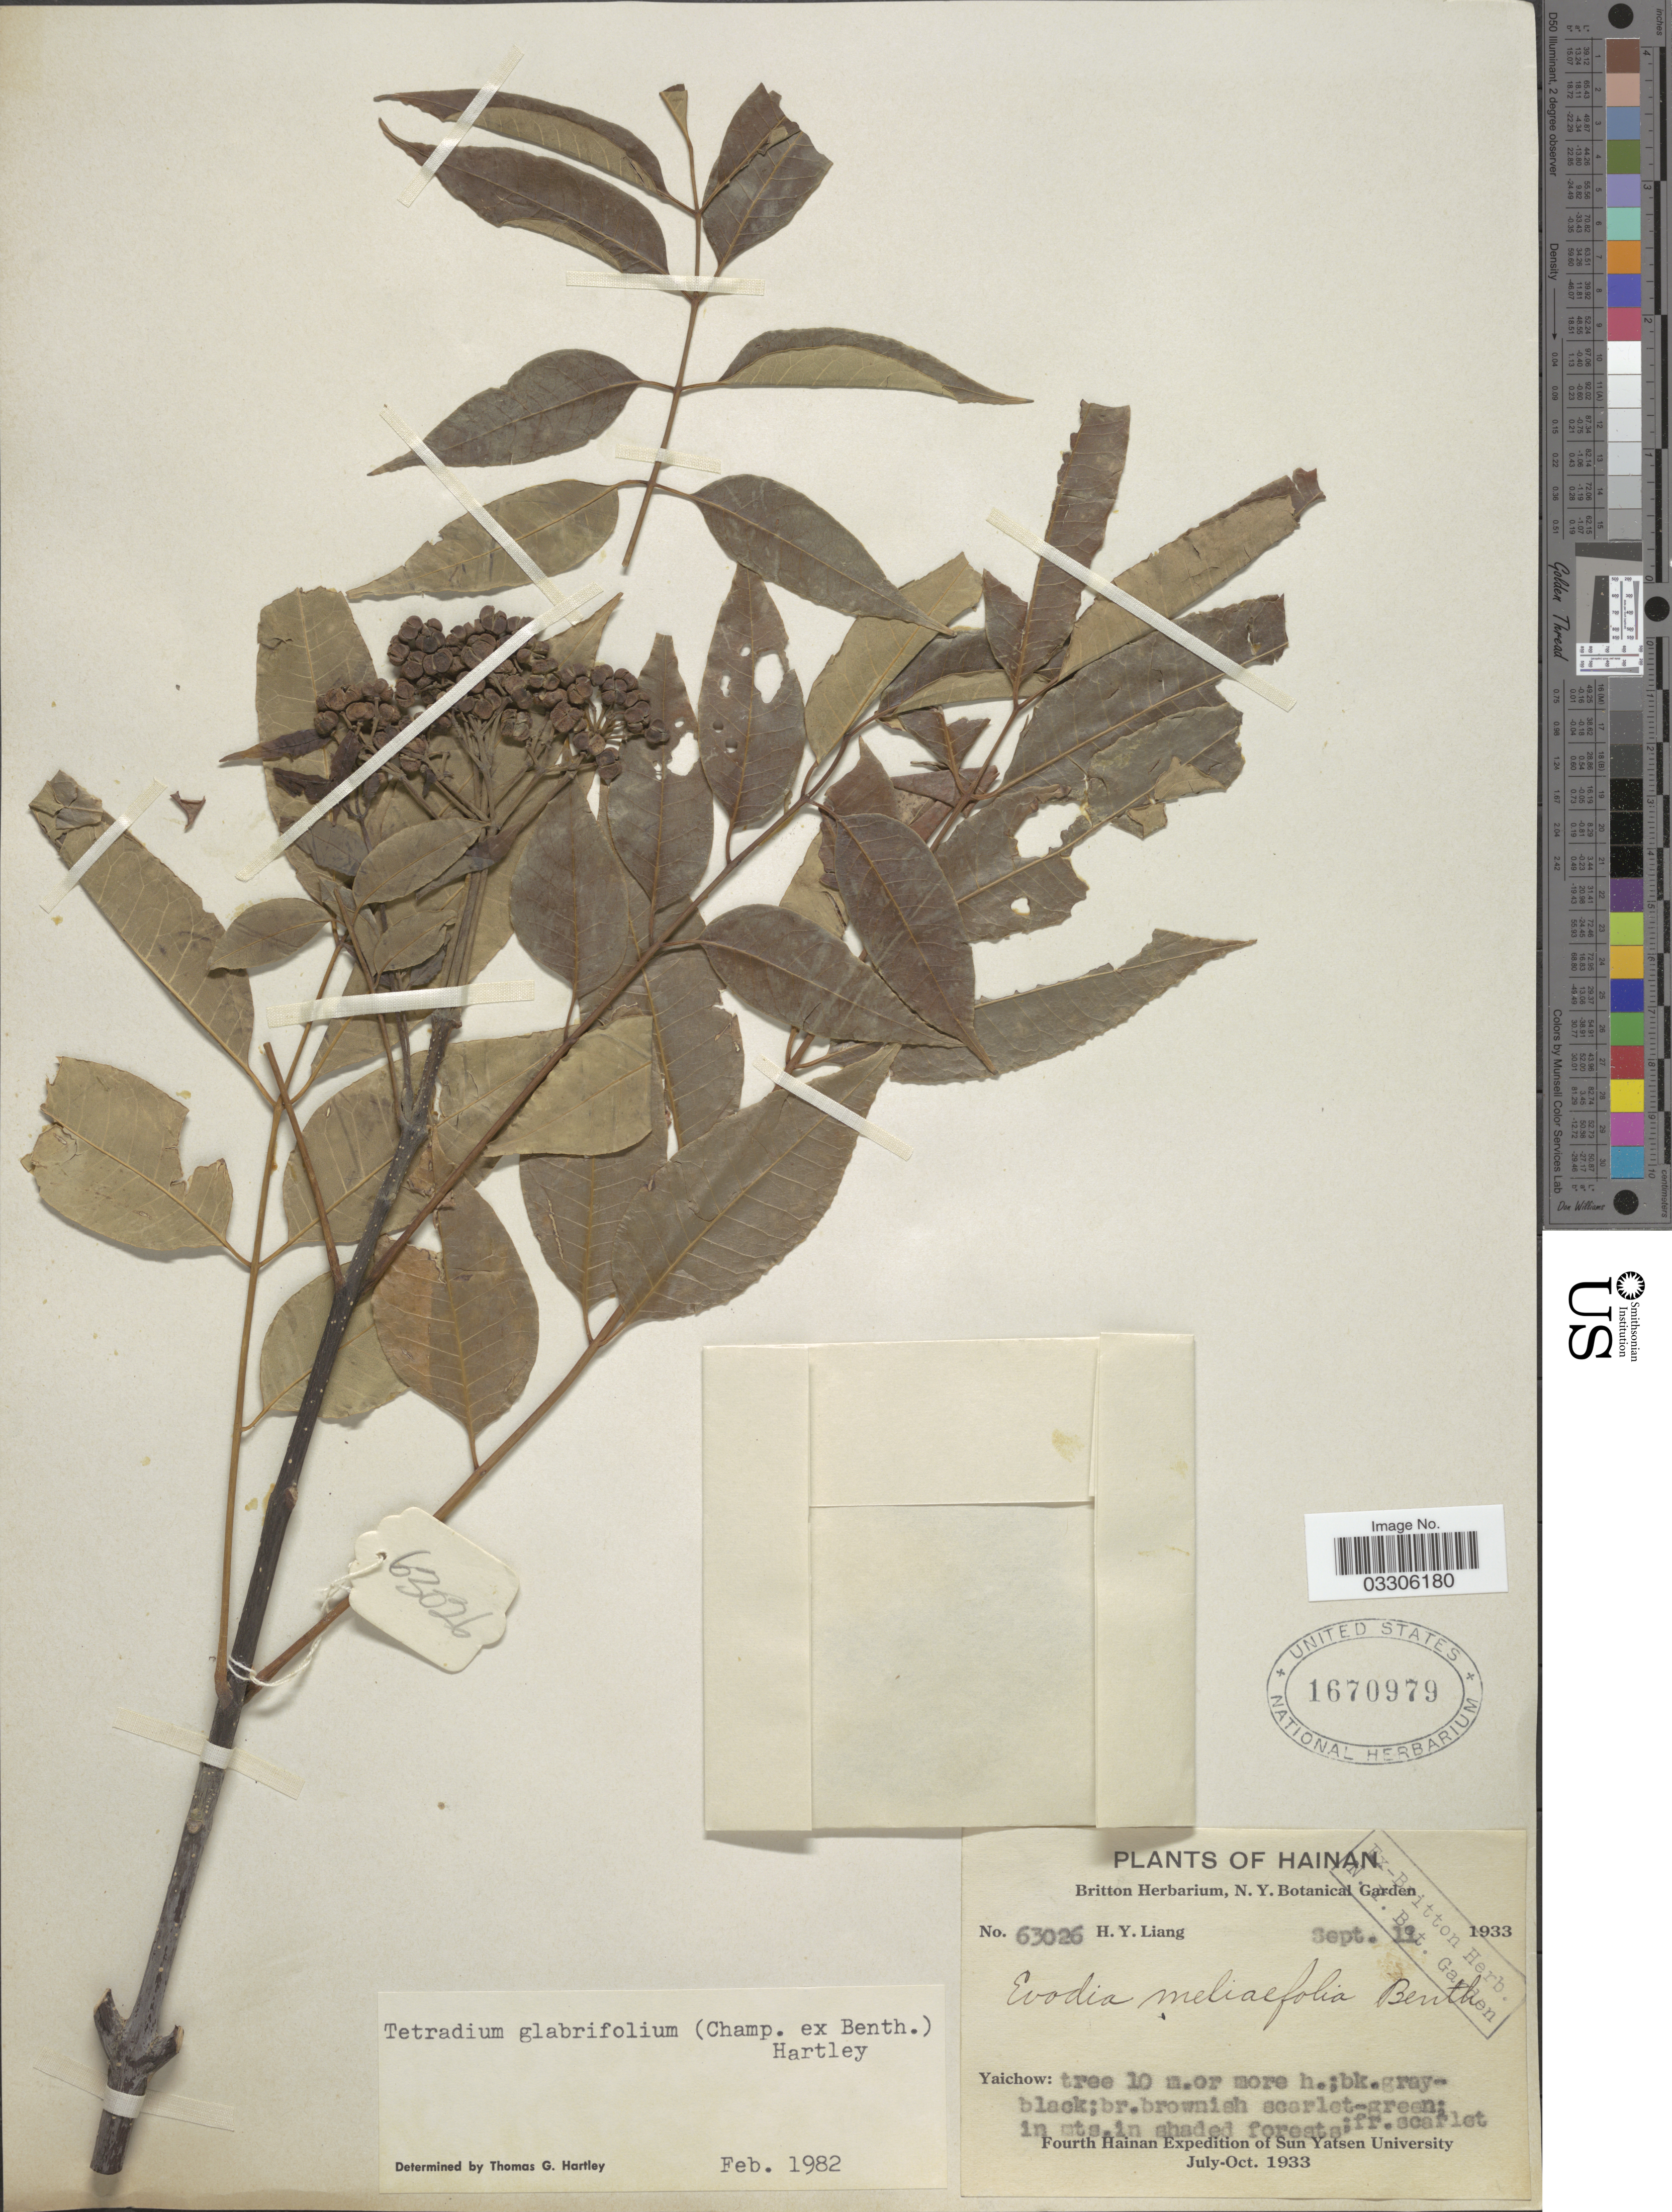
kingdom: Plantae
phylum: Tracheophyta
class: Magnoliopsida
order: Sapindales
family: Rutaceae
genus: Tetradium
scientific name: Tetradium glabrifolium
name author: (Champ. ex Benth.) T.G. Hartley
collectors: H. Y. Liang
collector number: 63026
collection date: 1933-09-11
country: China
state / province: Hainan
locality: Yaichow.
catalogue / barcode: US 1670979